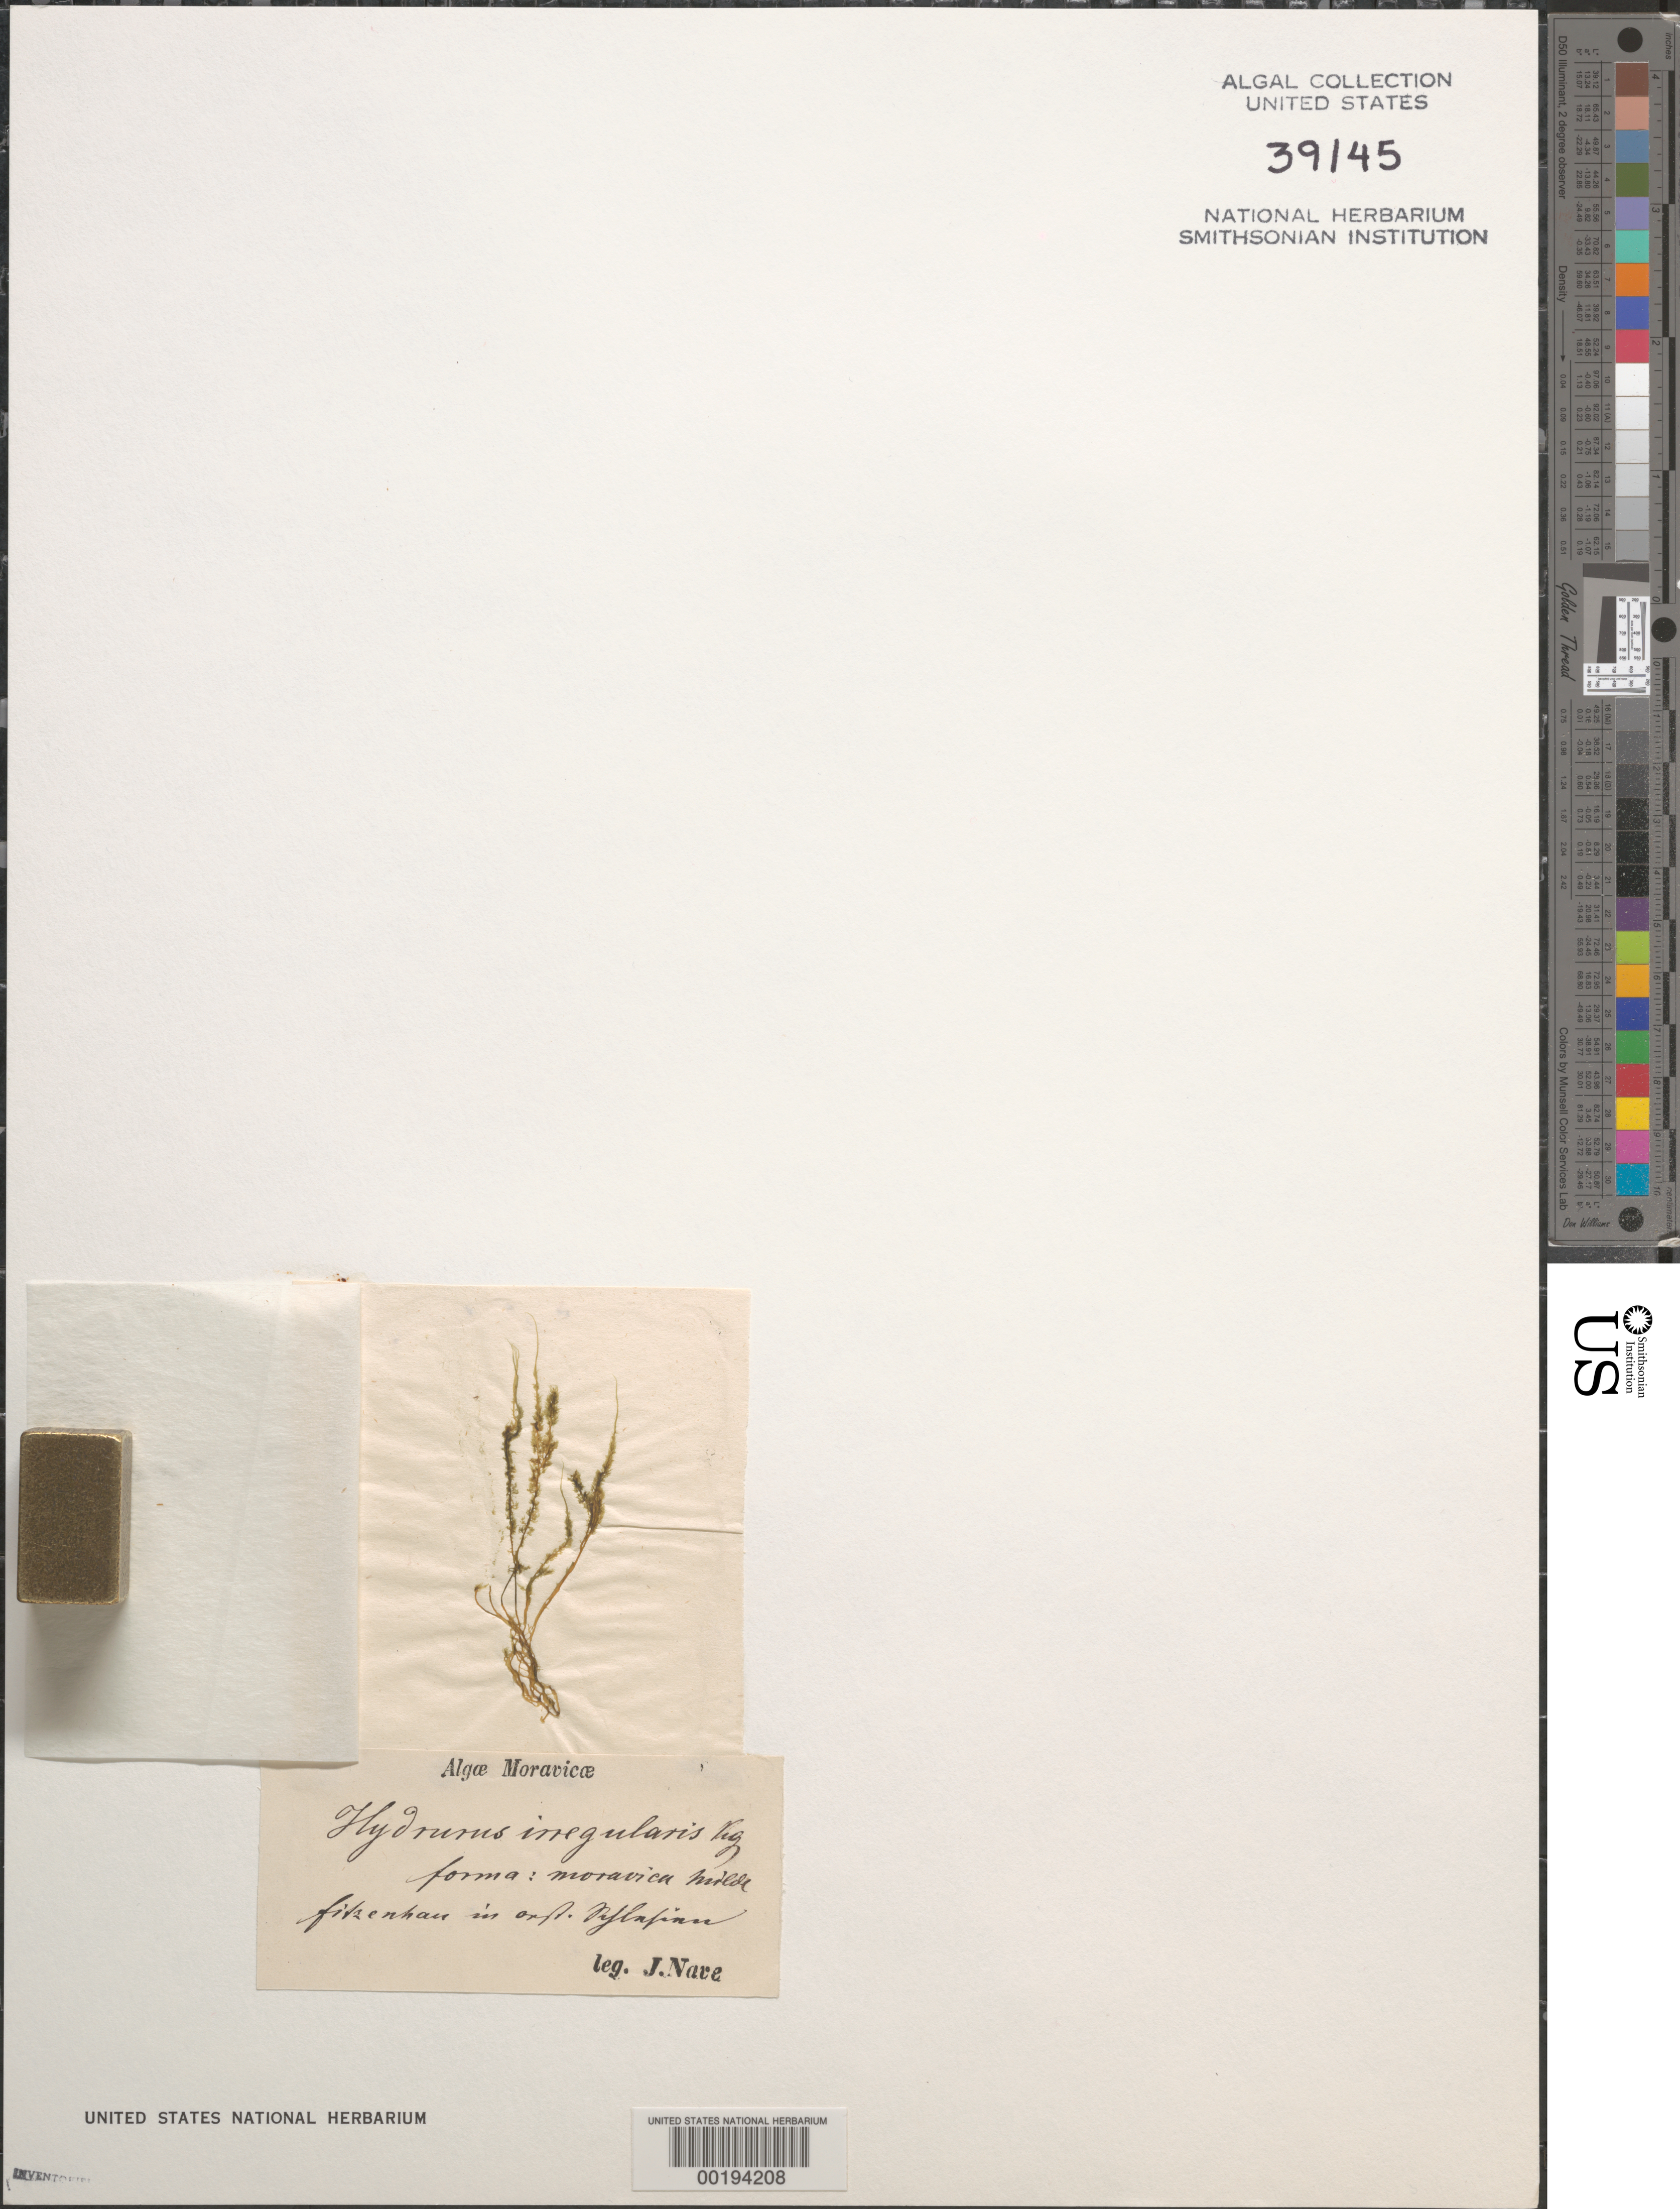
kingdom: Chromista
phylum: Ochrophyta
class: Chrysophyceae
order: Hydrurales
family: Hydruraceae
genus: Hydrurus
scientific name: Hydrurus irregularis f. moravicus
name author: Milde in Rabenh.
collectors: J. Nave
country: Czechia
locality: Moravia, fislnsinn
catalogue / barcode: US 39145